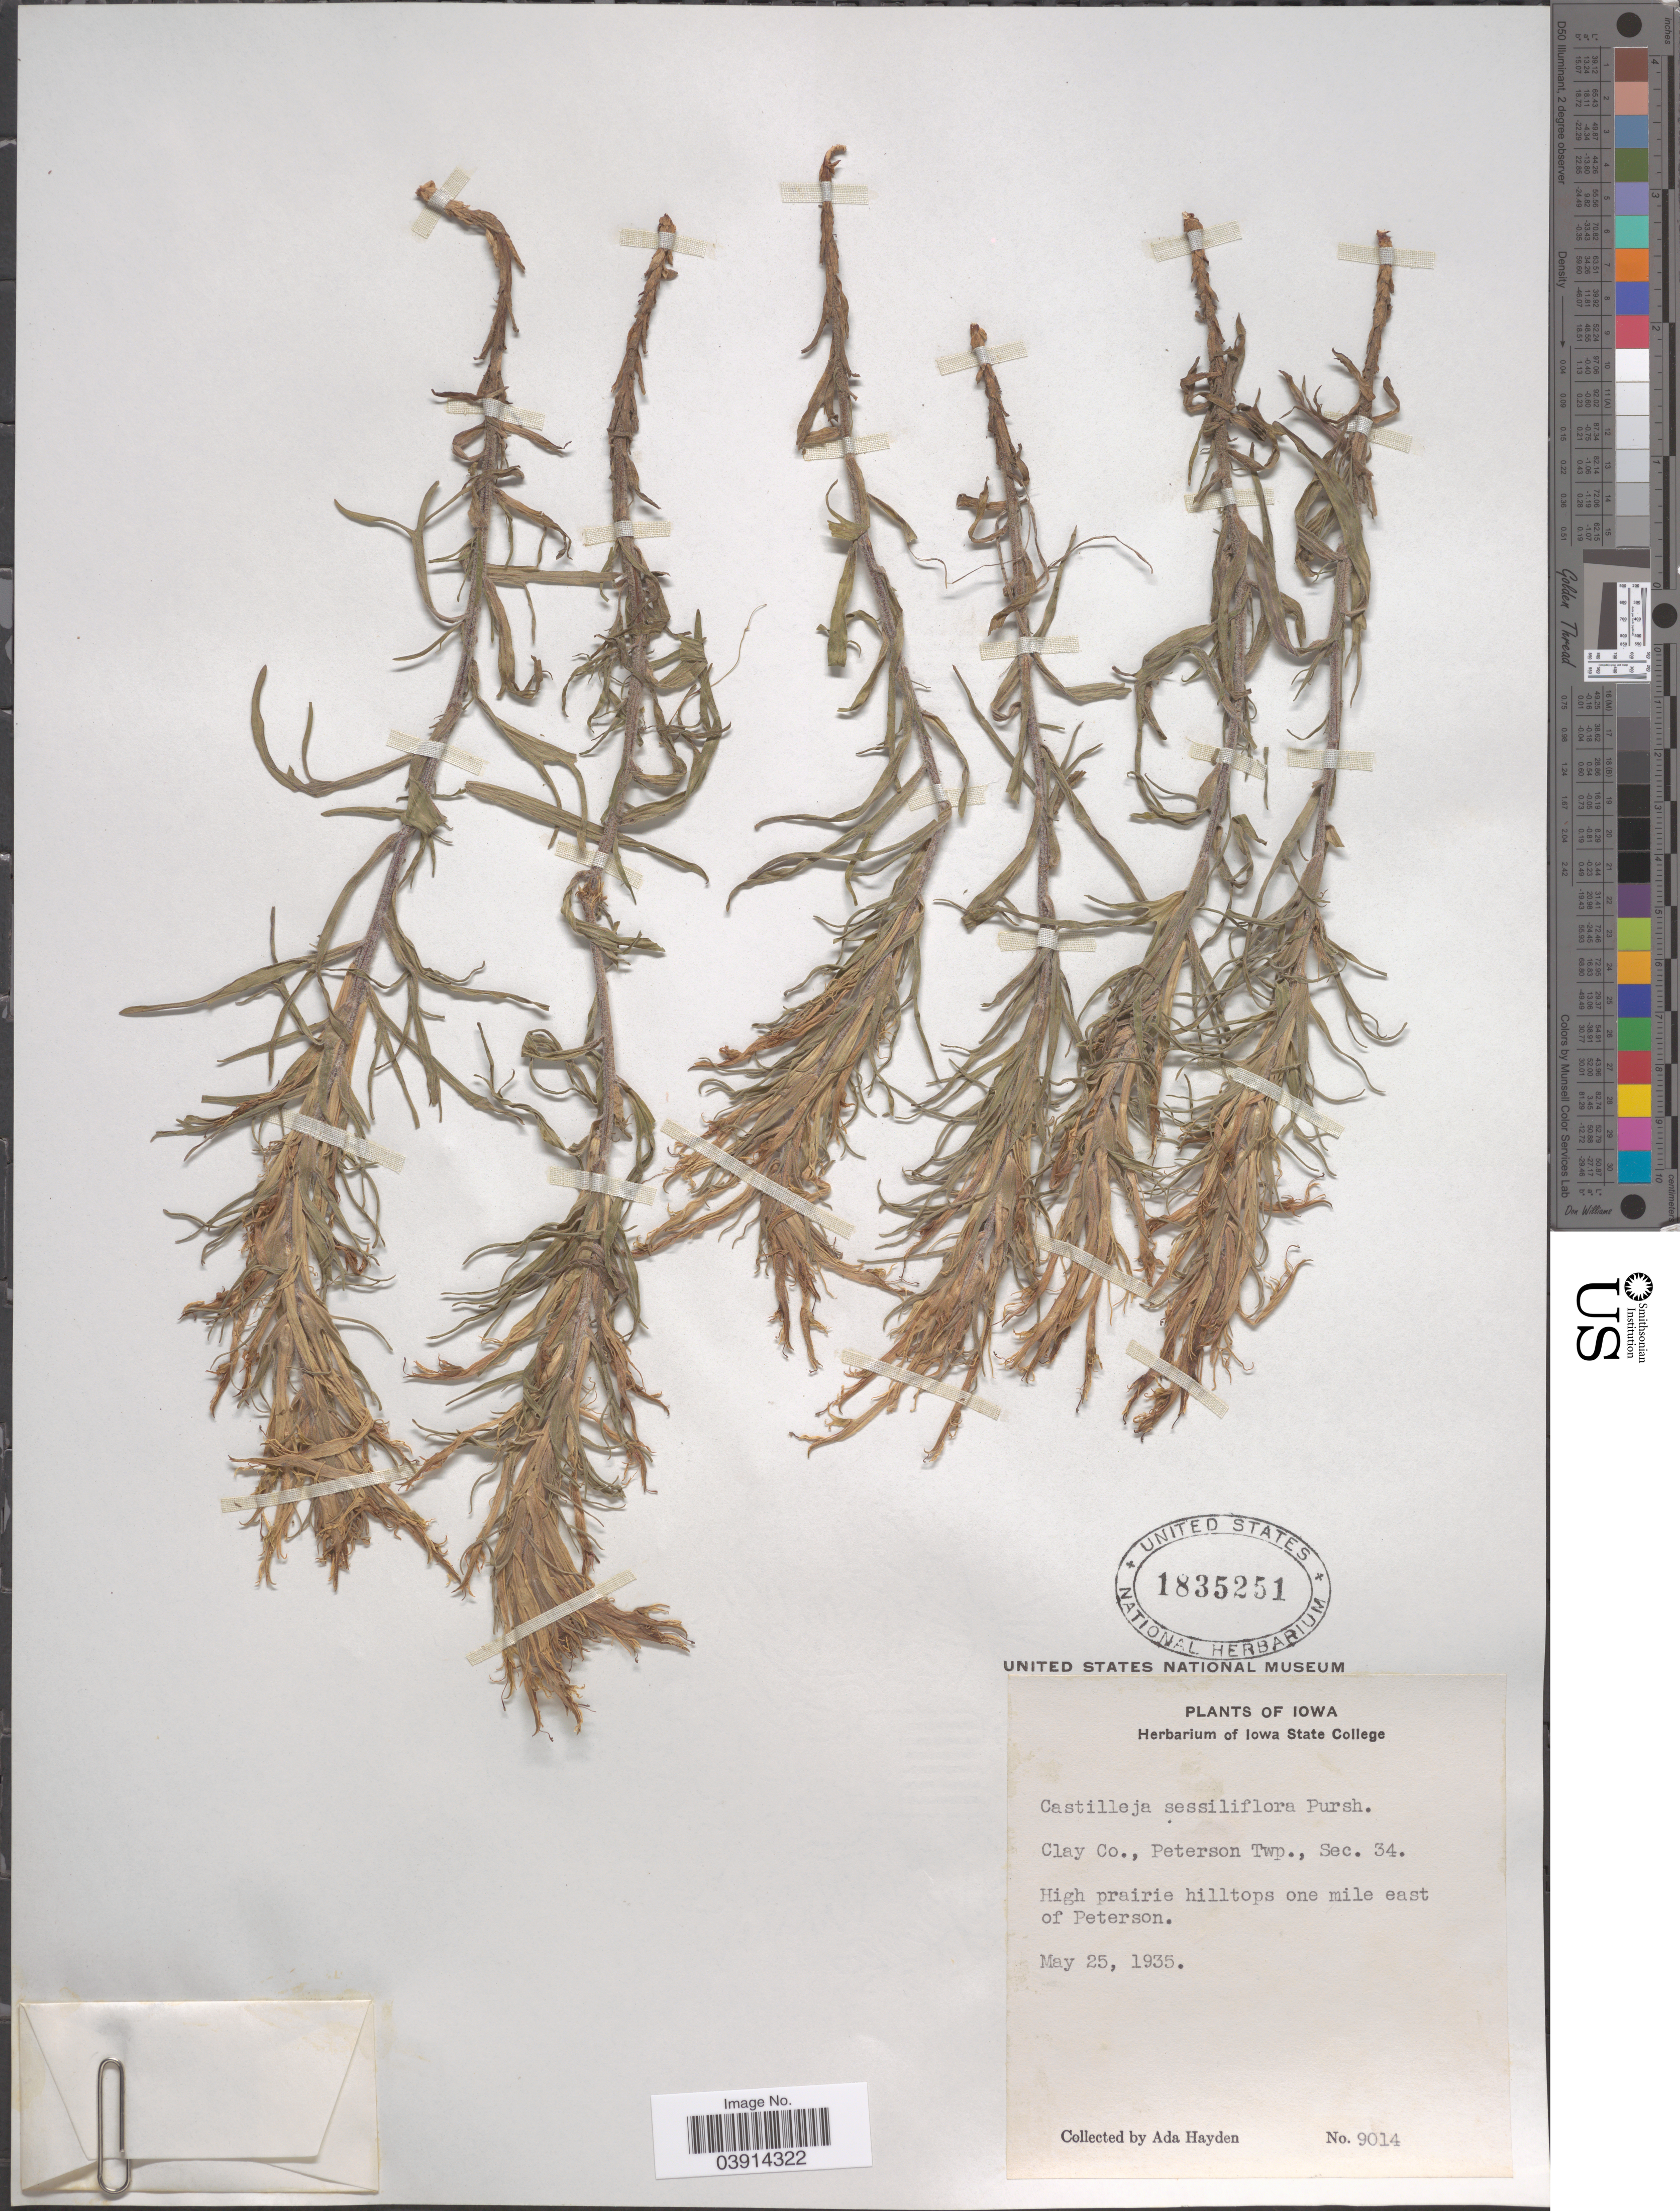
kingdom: Plantae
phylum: Tracheophyta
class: Magnoliopsida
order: Lamiales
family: Orobanchaceae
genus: Castilleja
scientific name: Castilleja sessiliflora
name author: Pursh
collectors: Ada Hayden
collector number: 9014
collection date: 1935-05-25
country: United States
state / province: Iowa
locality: Clay Co., Peterson Twp., Sec. 34. High prairie hilltops one mile east of Peterson.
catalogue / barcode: US 1835251